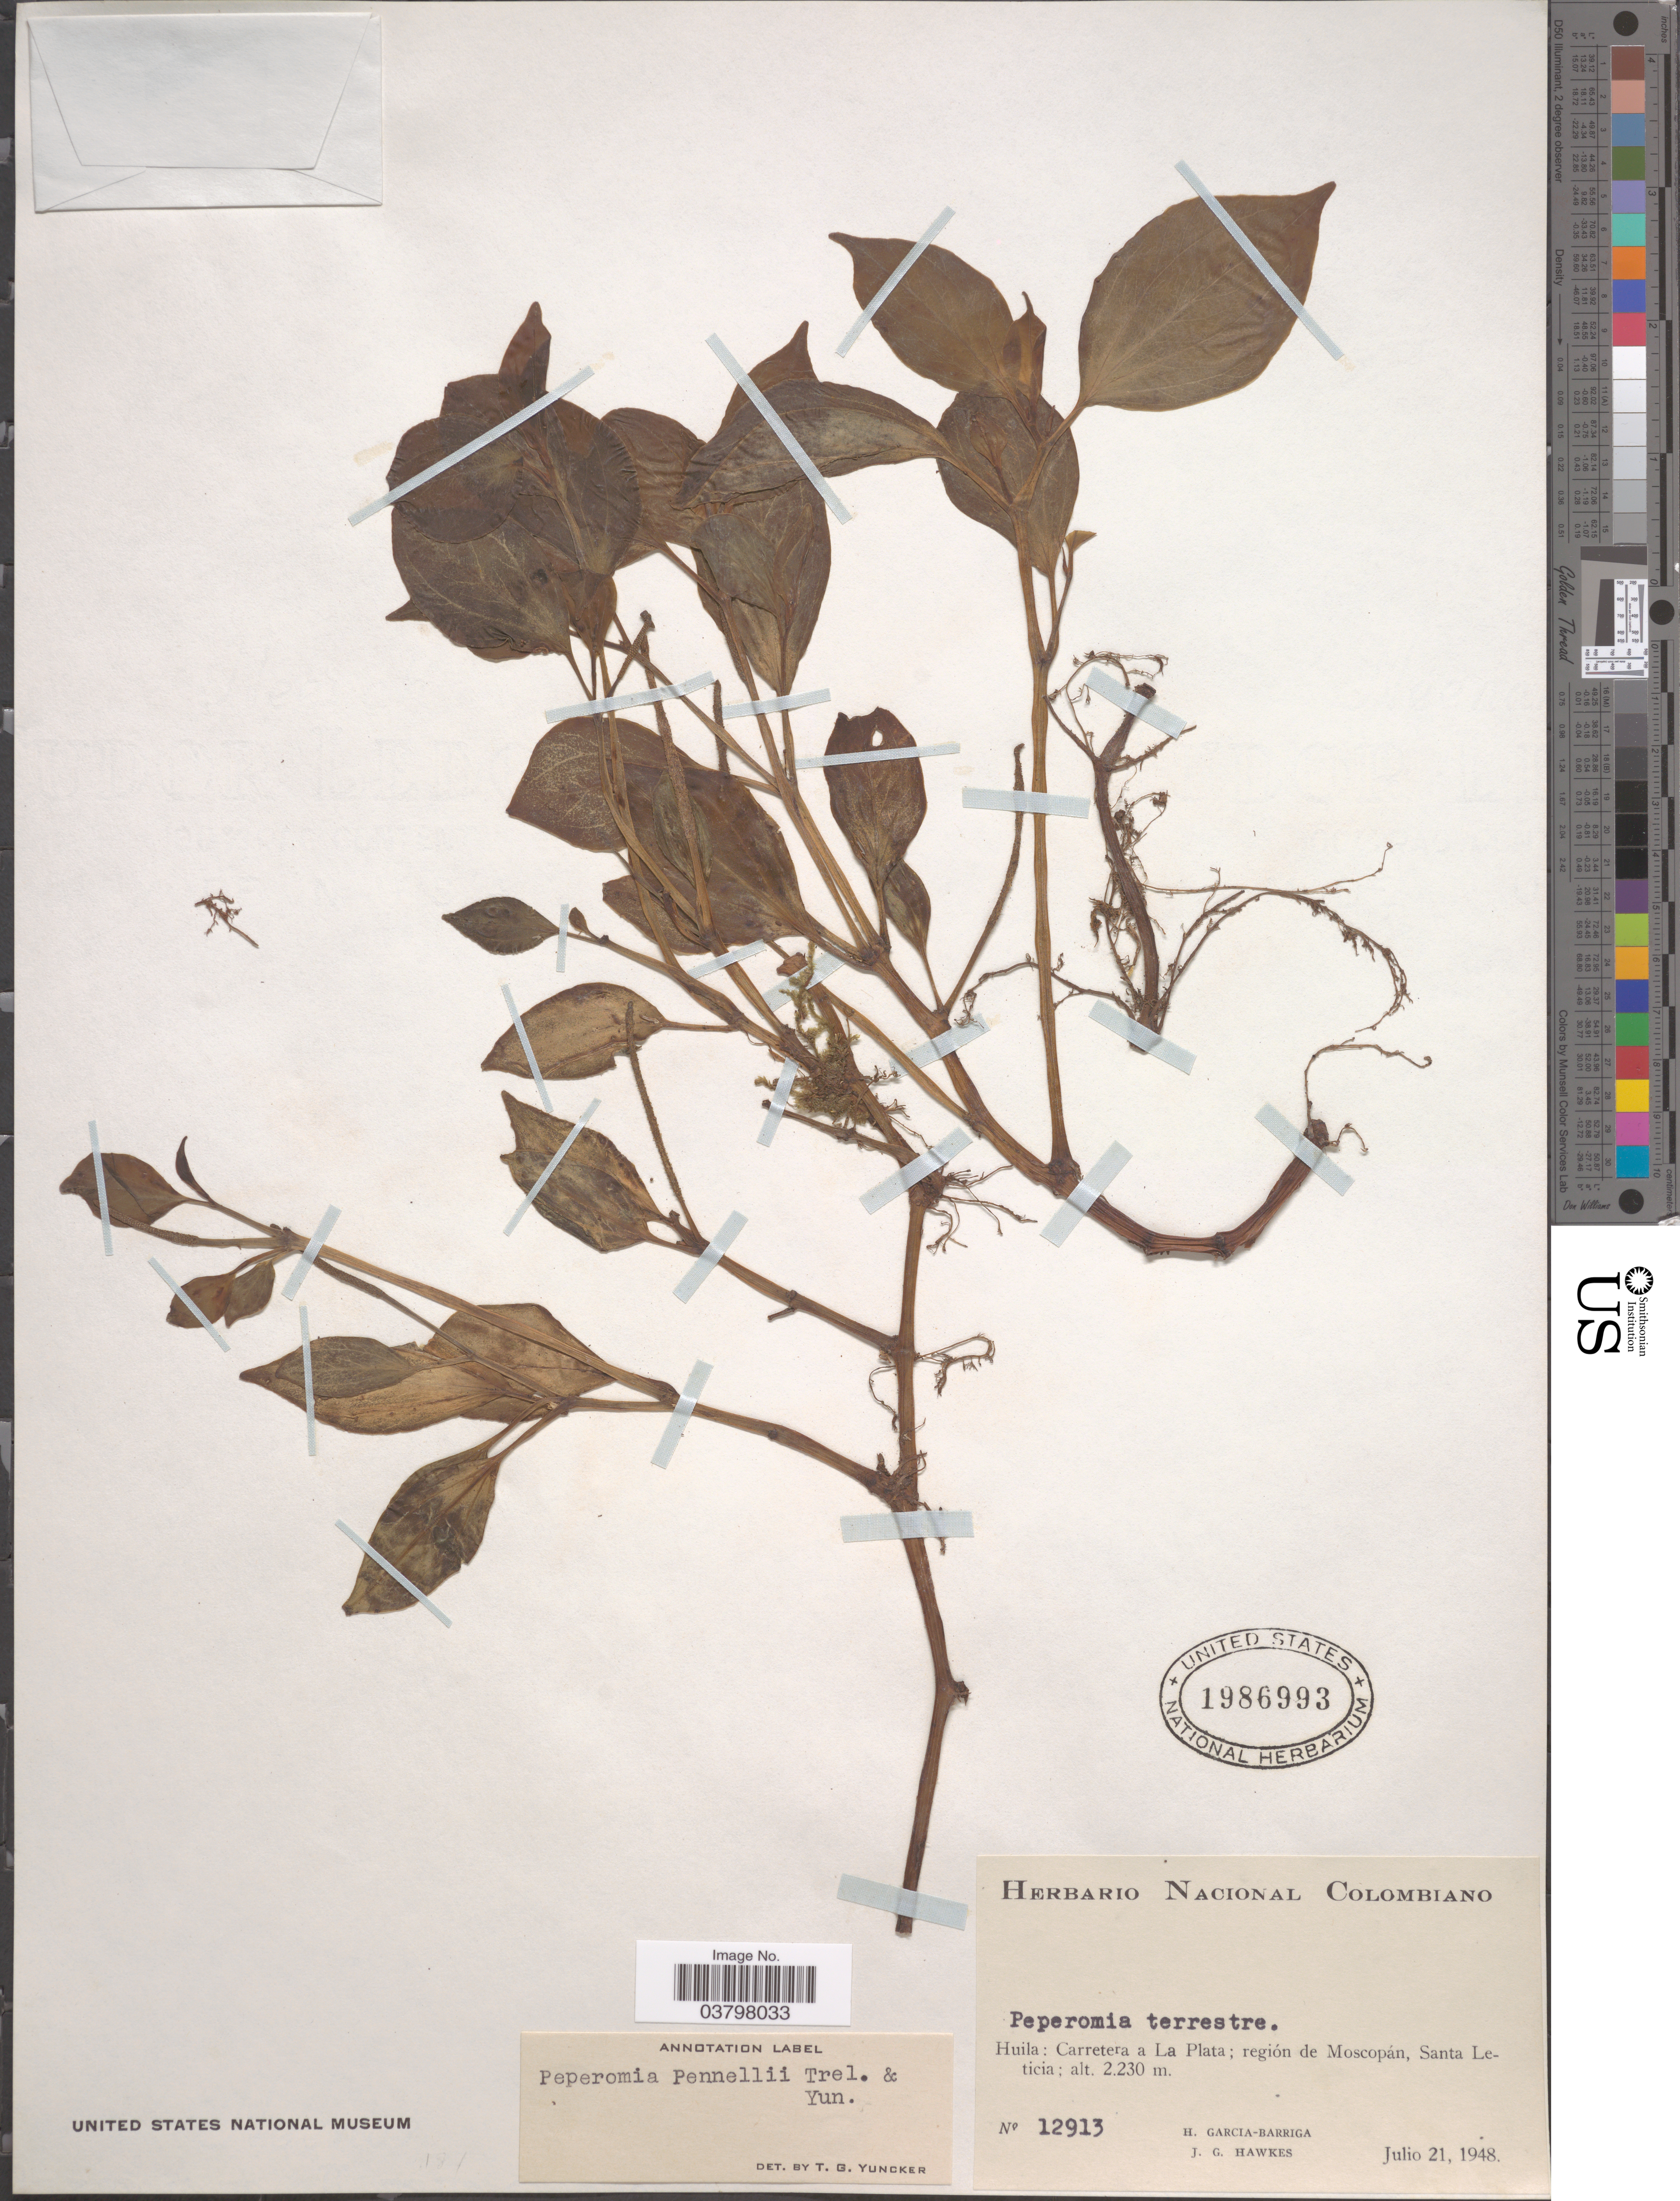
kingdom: Plantae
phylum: Tracheophyta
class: Magnoliopsida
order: Piperales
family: Piperaceae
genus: Peperomia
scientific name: Peperomia pennellii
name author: Trel. & Yunck.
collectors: H. García Barriga & J. Hawkes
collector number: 12913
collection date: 1948-07-21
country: Colombia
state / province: Huila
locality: Carretera a La Plata; región de Moscopán, Santa Leticia.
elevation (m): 2230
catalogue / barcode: US 1986993